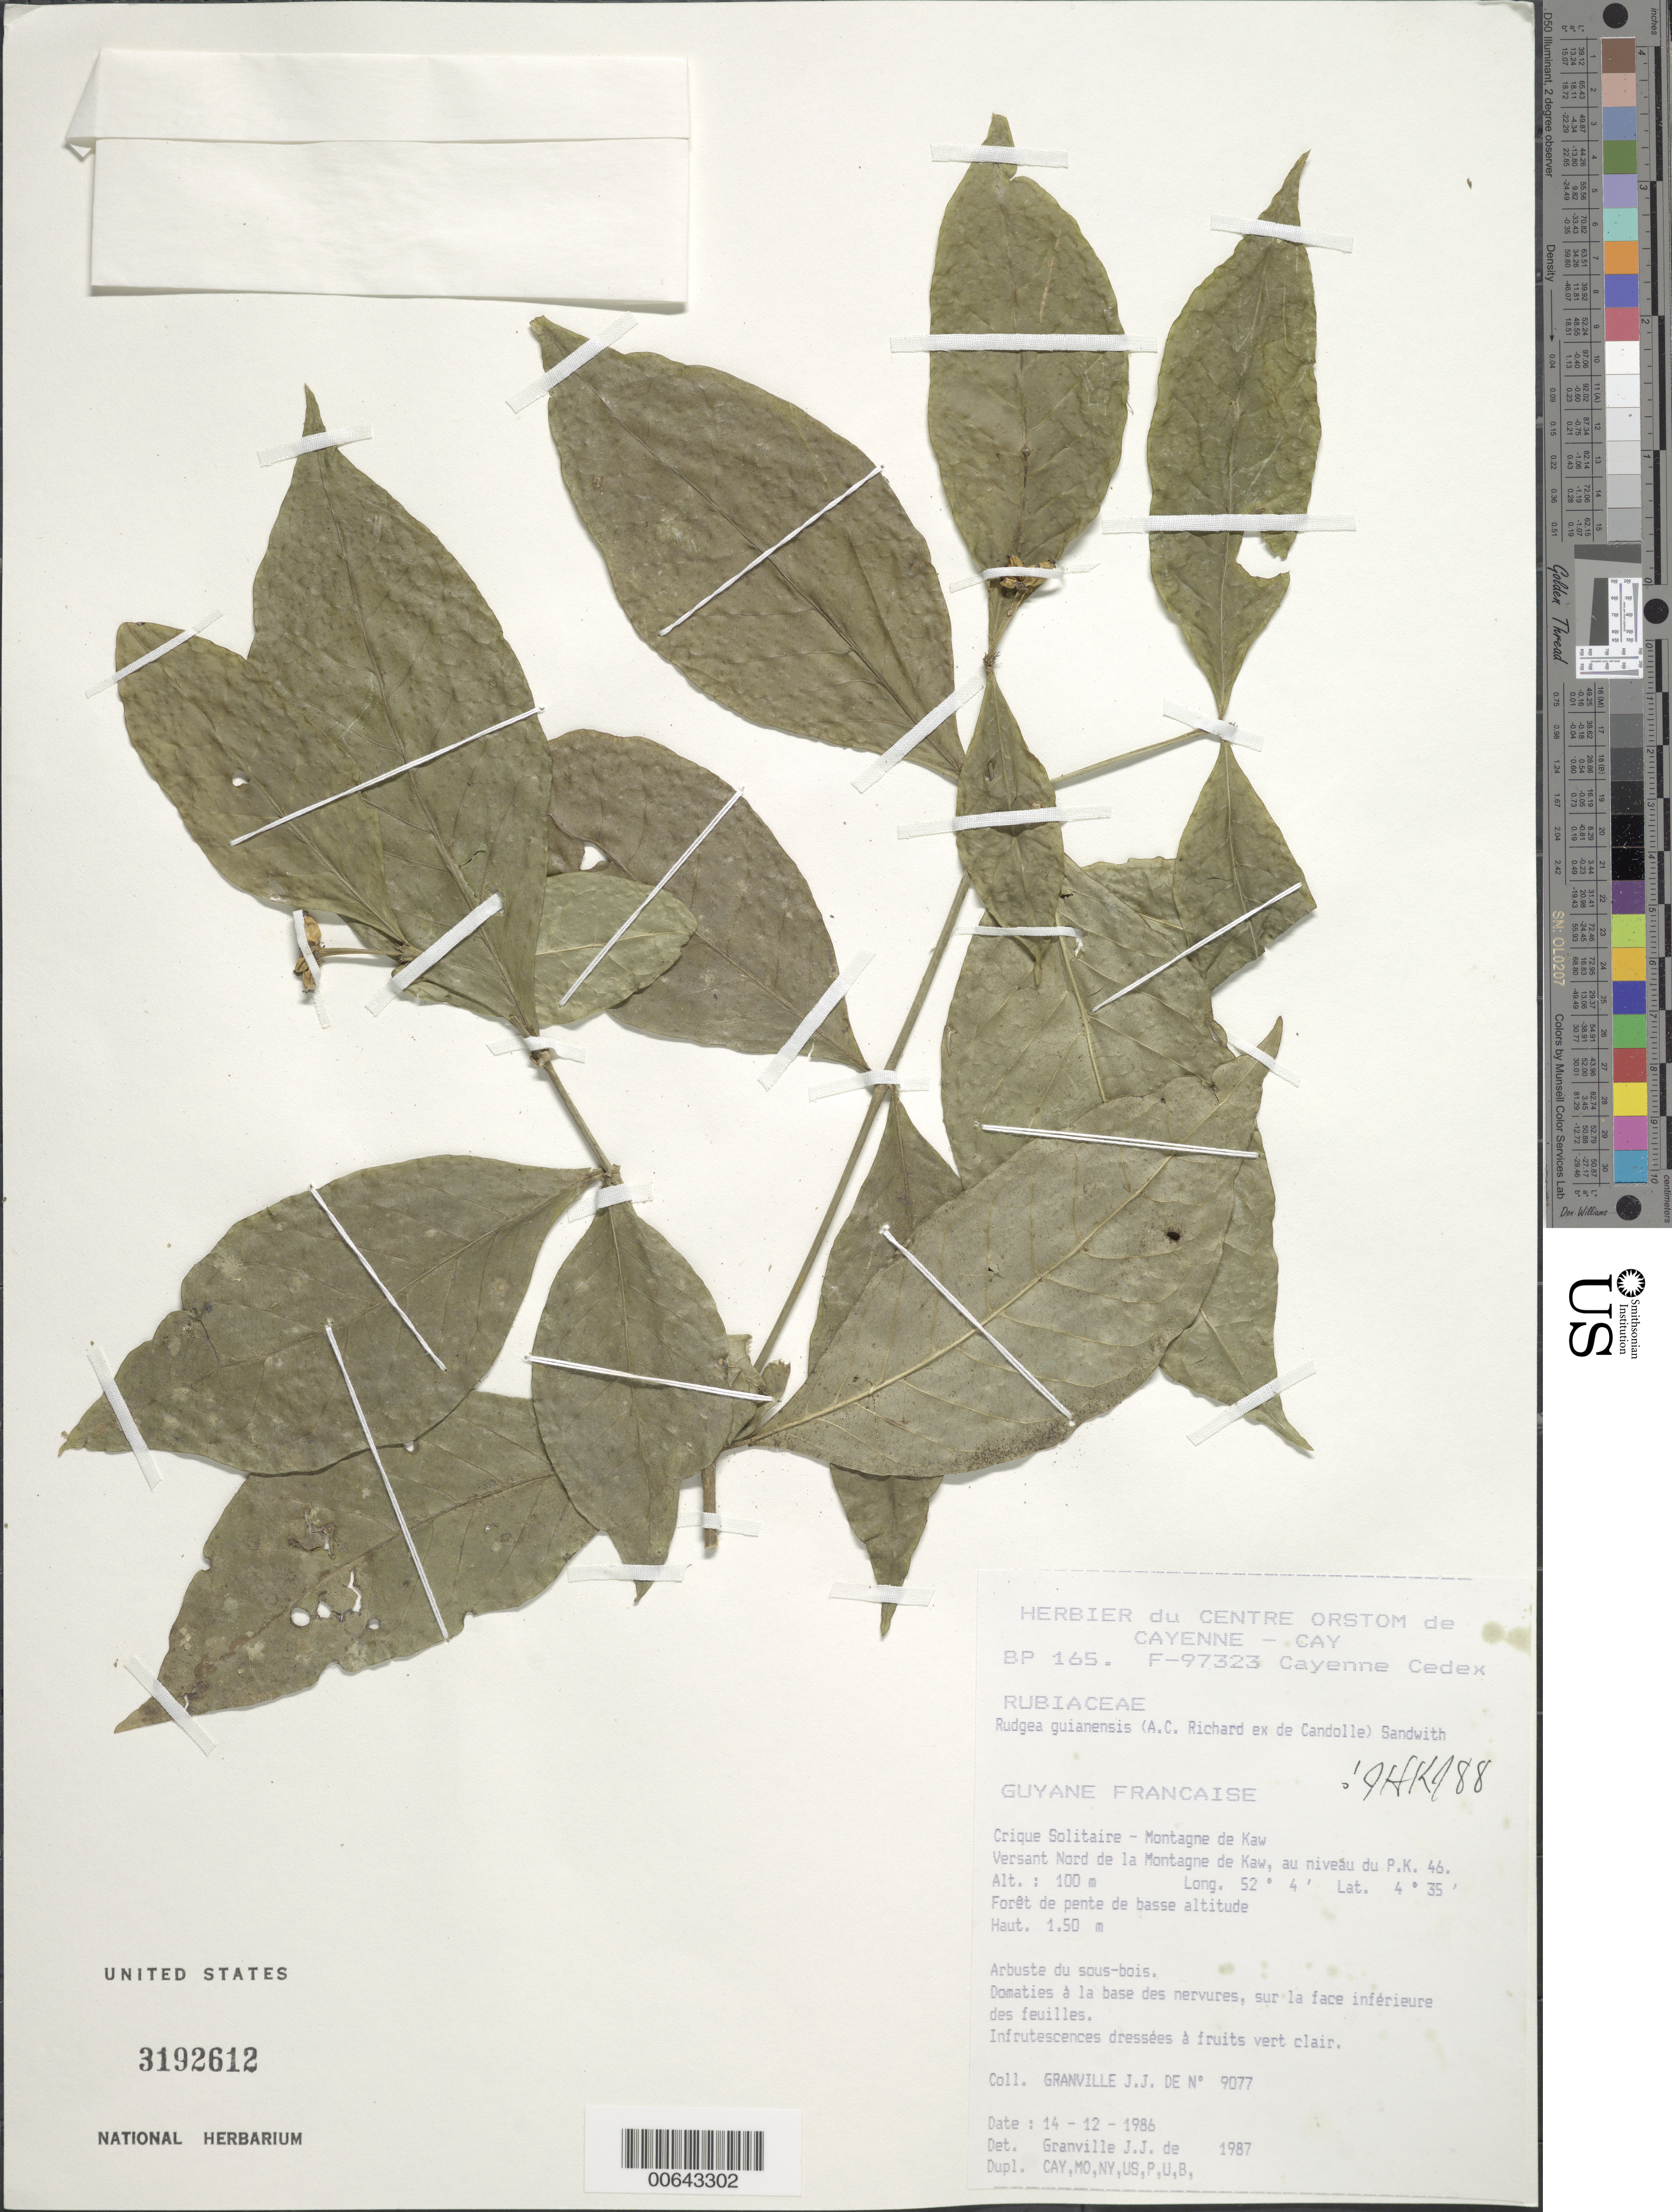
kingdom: Plantae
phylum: Tracheophyta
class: Magnoliopsida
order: Gentianales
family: Rubiaceae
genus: Rudgea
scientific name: Rudgea guyanensis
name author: (A. Rich.) Sandwith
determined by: Kirkbride, J. H.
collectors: J.-J. de Granville et al.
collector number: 9077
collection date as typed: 14-Dec-86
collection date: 1986-12-14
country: French Guiana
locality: Crique Solitaire, Montagne de Kaw, Versant Nord de la Montagne de Kaw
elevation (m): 100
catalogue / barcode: US 3192612